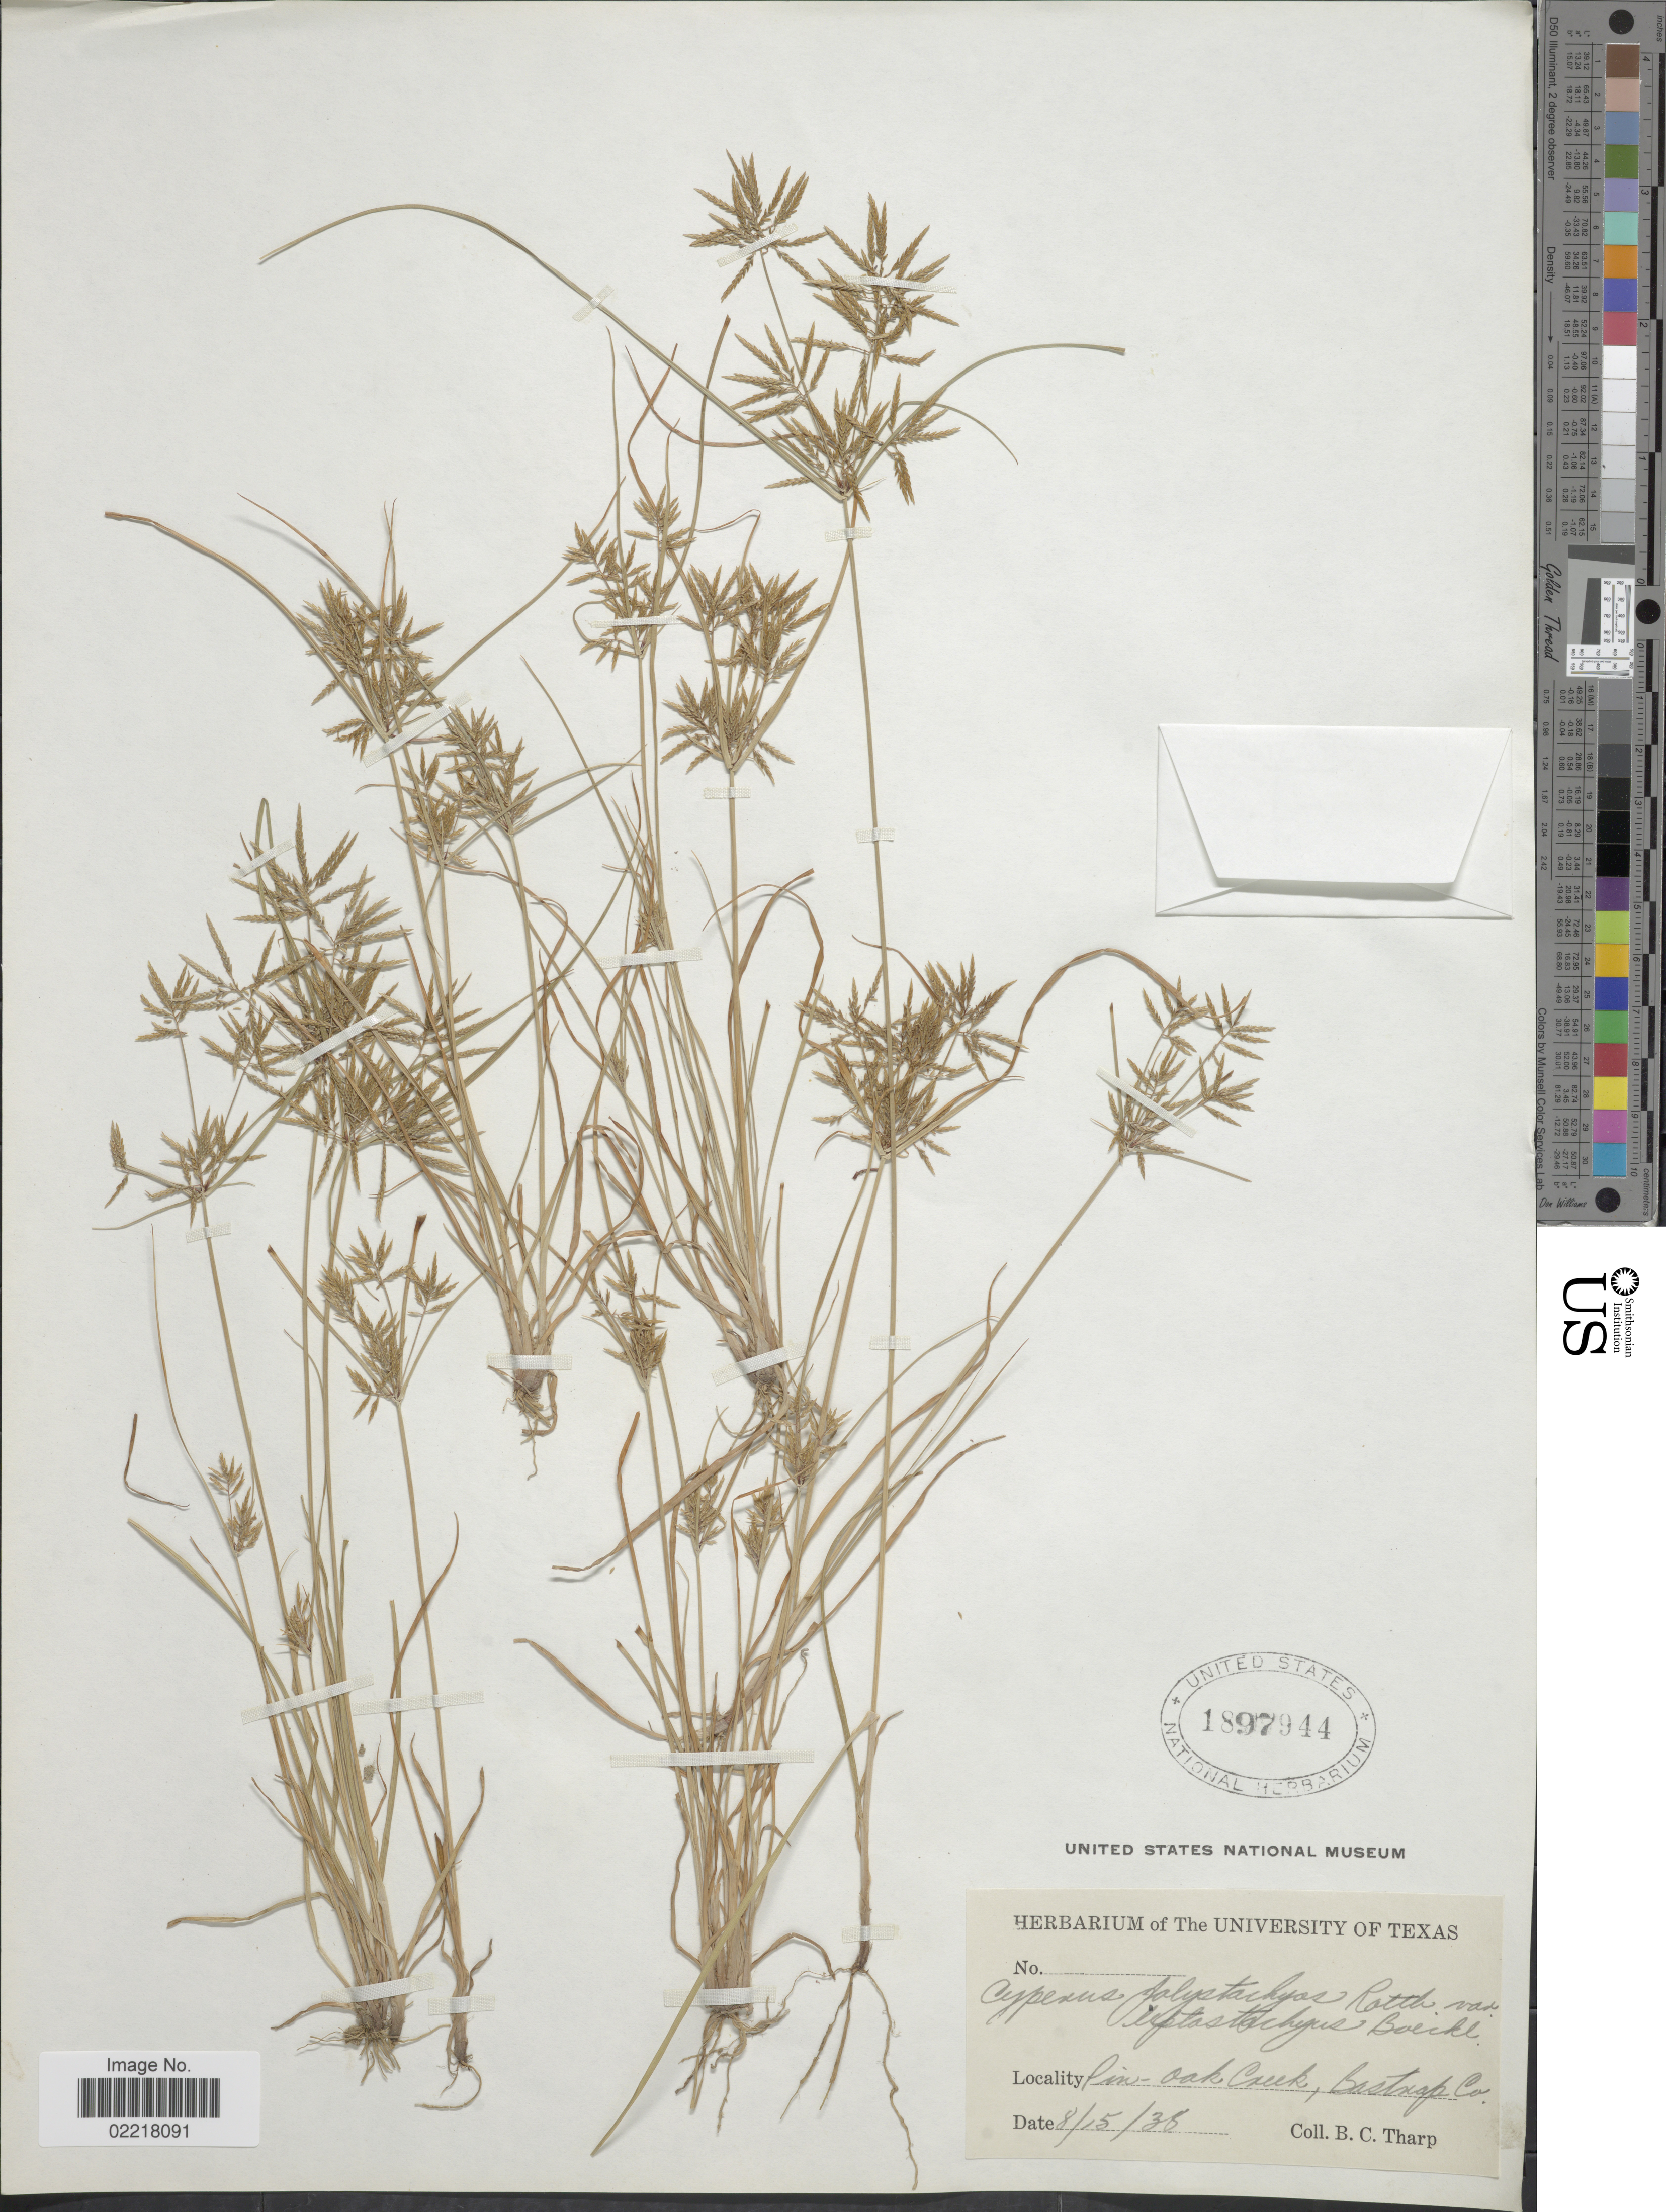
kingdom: Plantae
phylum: Tracheophyta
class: Liliopsida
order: Poales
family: Cyperaceae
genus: Cyperus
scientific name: Cyperus polystachyos var. texensis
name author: (Torr.) Fernald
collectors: B. C. Tharp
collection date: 1935-08-15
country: United States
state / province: Texas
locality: Pine-oak Creek, Bastrap Co.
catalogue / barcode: US 1897944